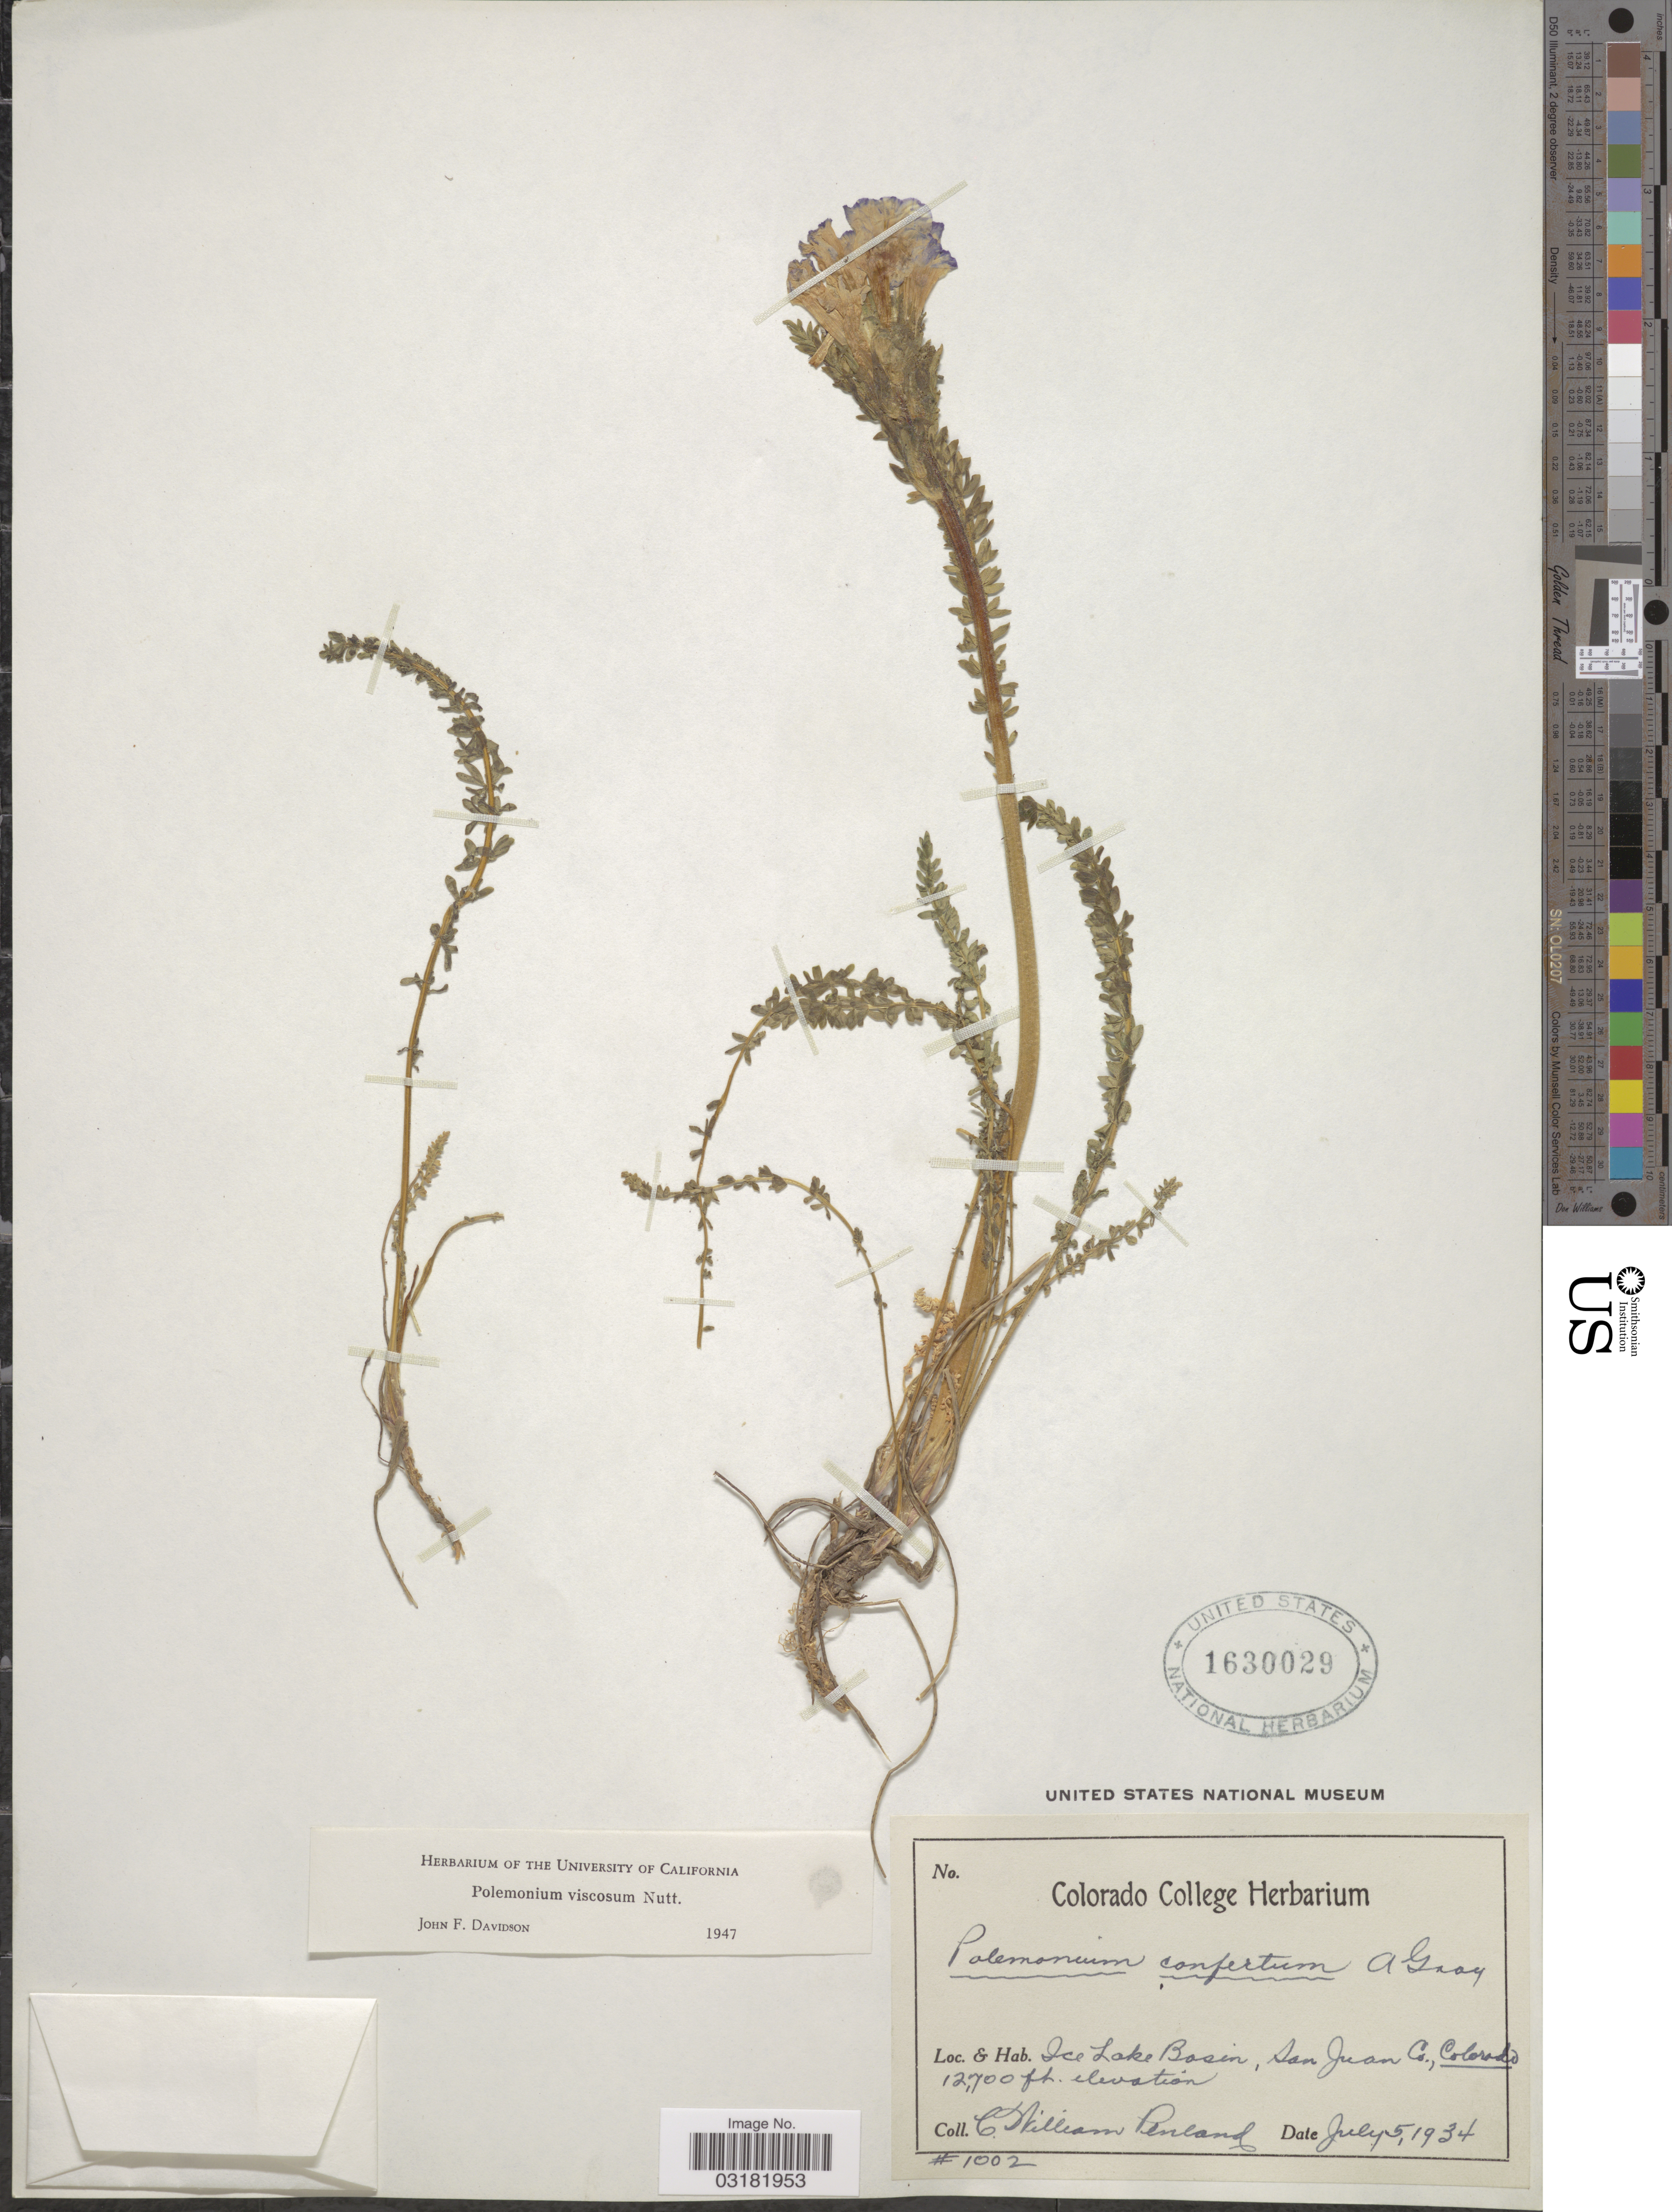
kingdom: Plantae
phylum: Tracheophyta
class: Magnoliopsida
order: Ericales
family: Polemoniaceae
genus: Polemonium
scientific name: Polemonium viscosum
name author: Nutt.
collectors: C. W. Penland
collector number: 1002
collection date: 1934-07-05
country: United States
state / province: Colorado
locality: Ice Lake Basin, San Juan Co.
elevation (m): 3871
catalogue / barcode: US 1630029